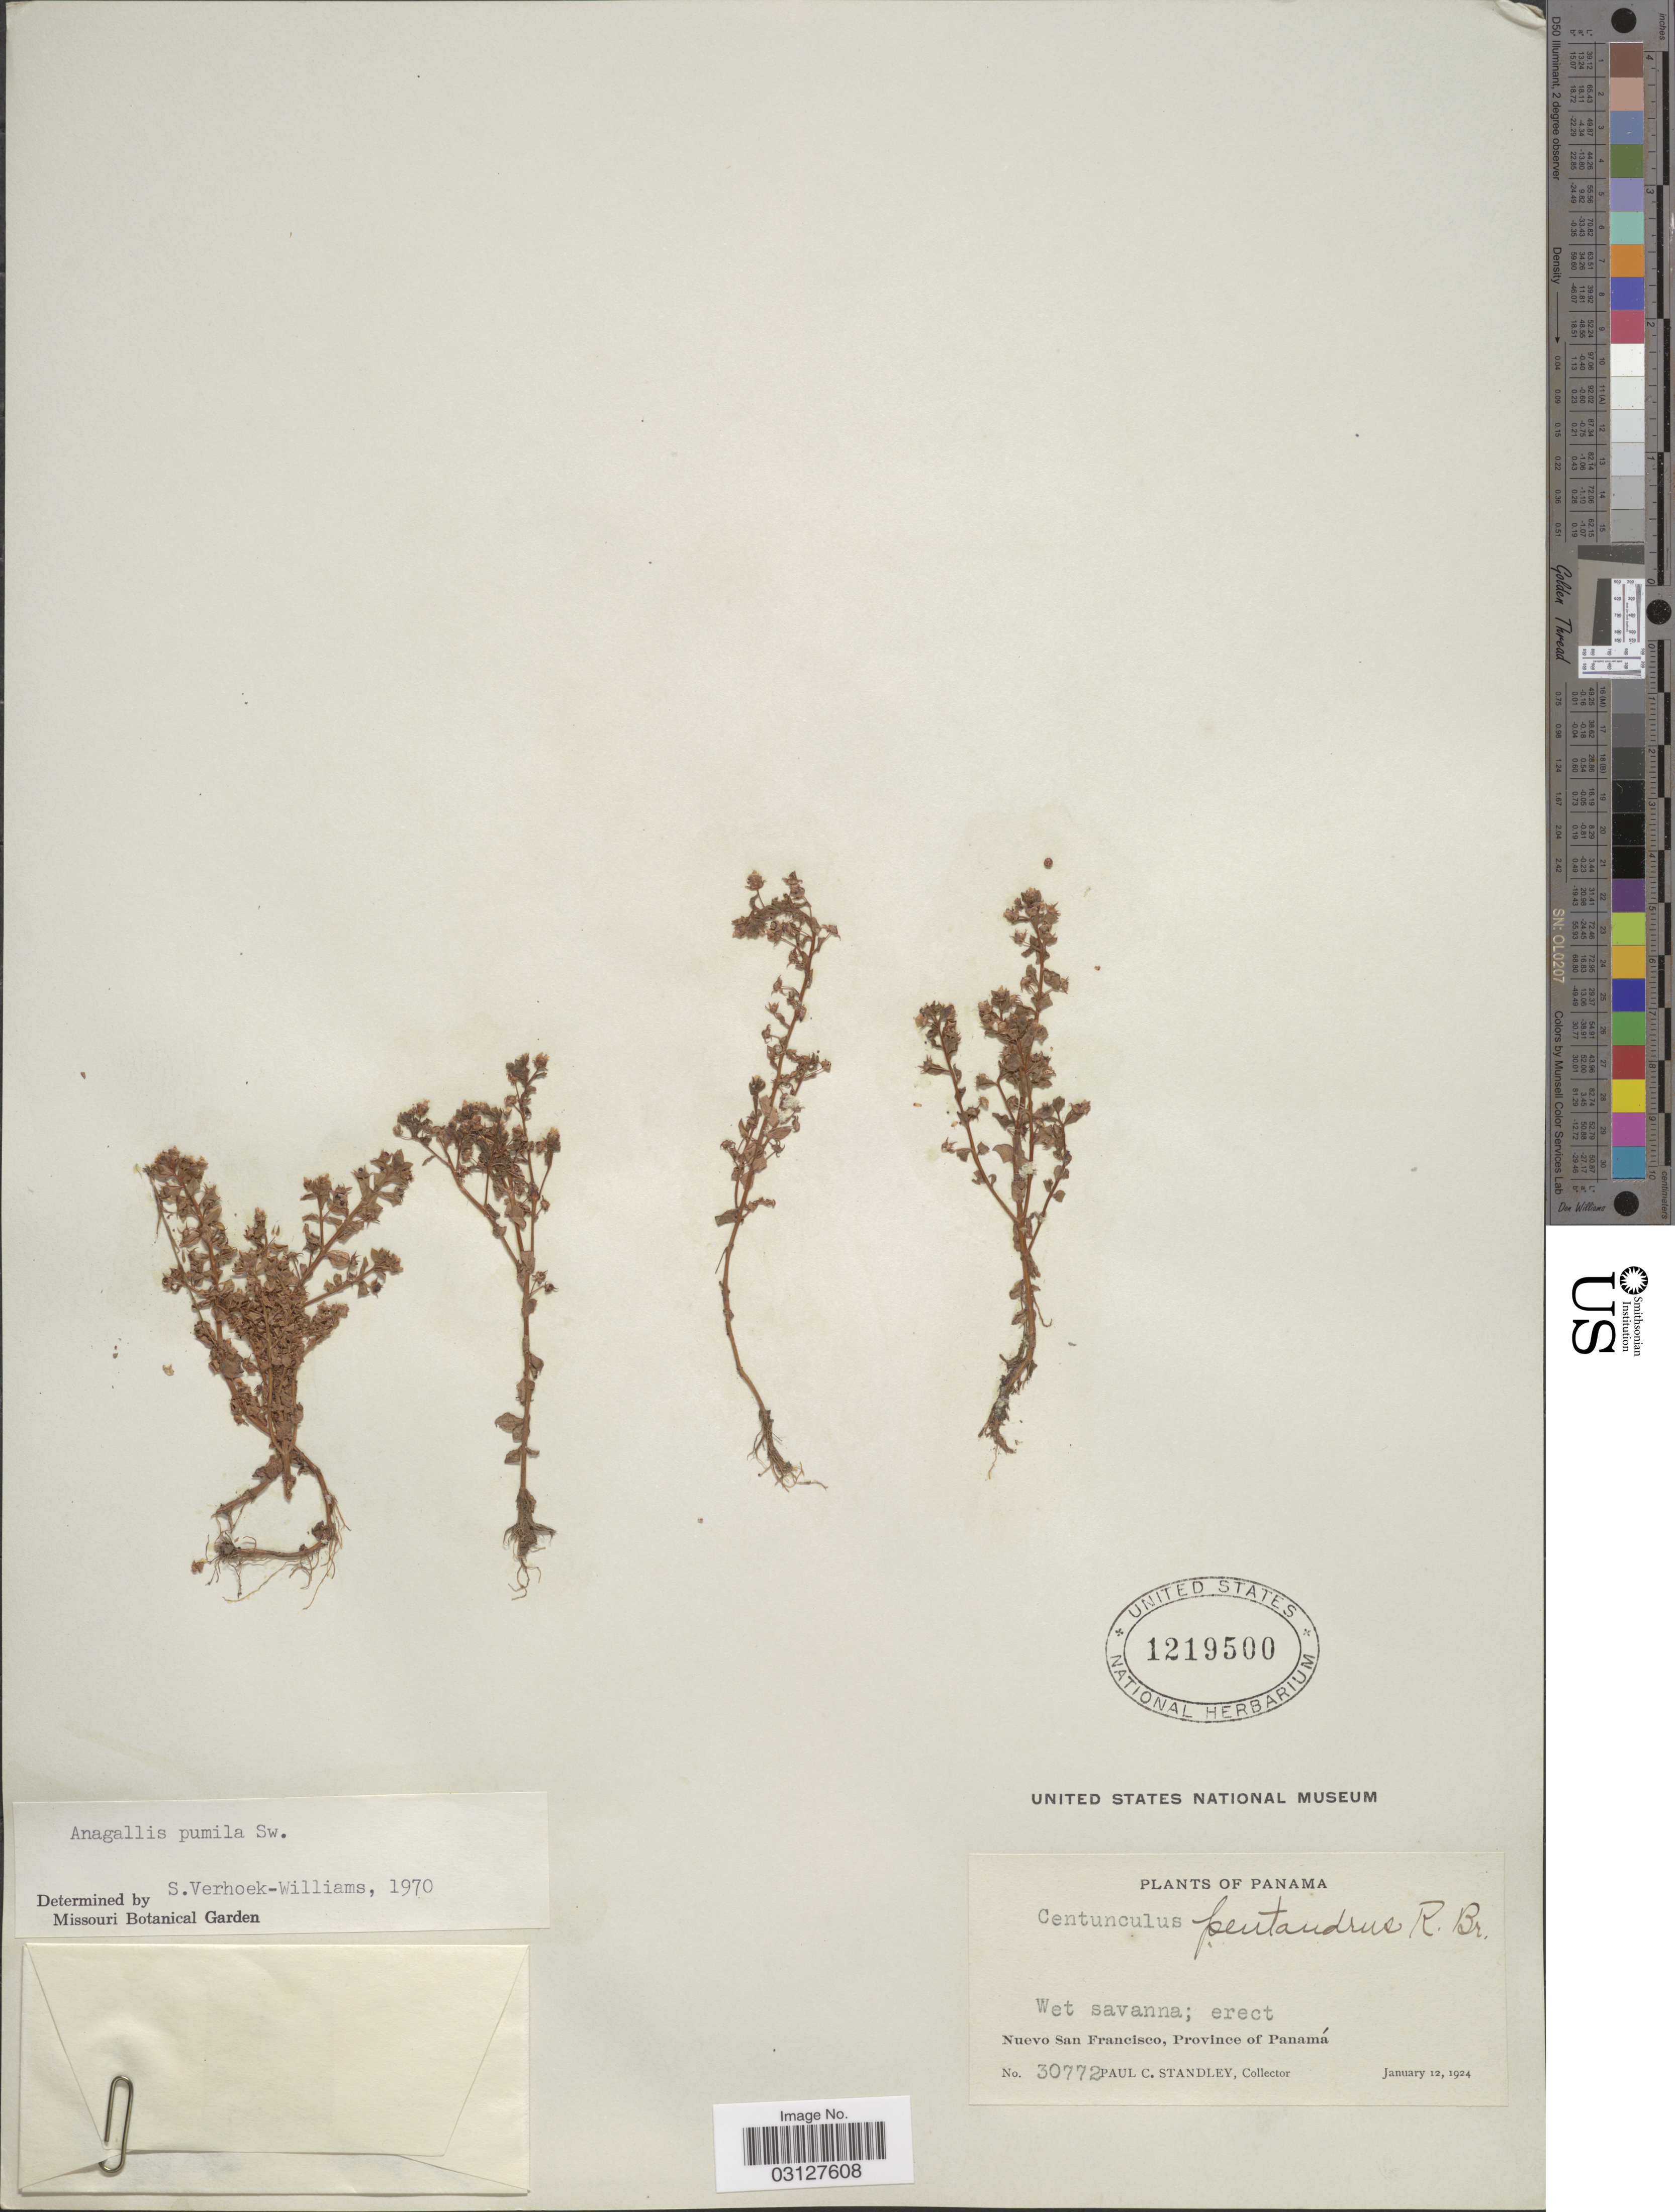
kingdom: Plantae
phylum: Tracheophyta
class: Magnoliopsida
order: Ericales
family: Primulaceae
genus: Anagallis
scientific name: Anagallis pumila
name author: Sw.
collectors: P. C. Standley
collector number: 30772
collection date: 1924-01-12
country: Panama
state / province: Panamá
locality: Nuevo San Francisco, Province of Panamá.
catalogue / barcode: US 1219500